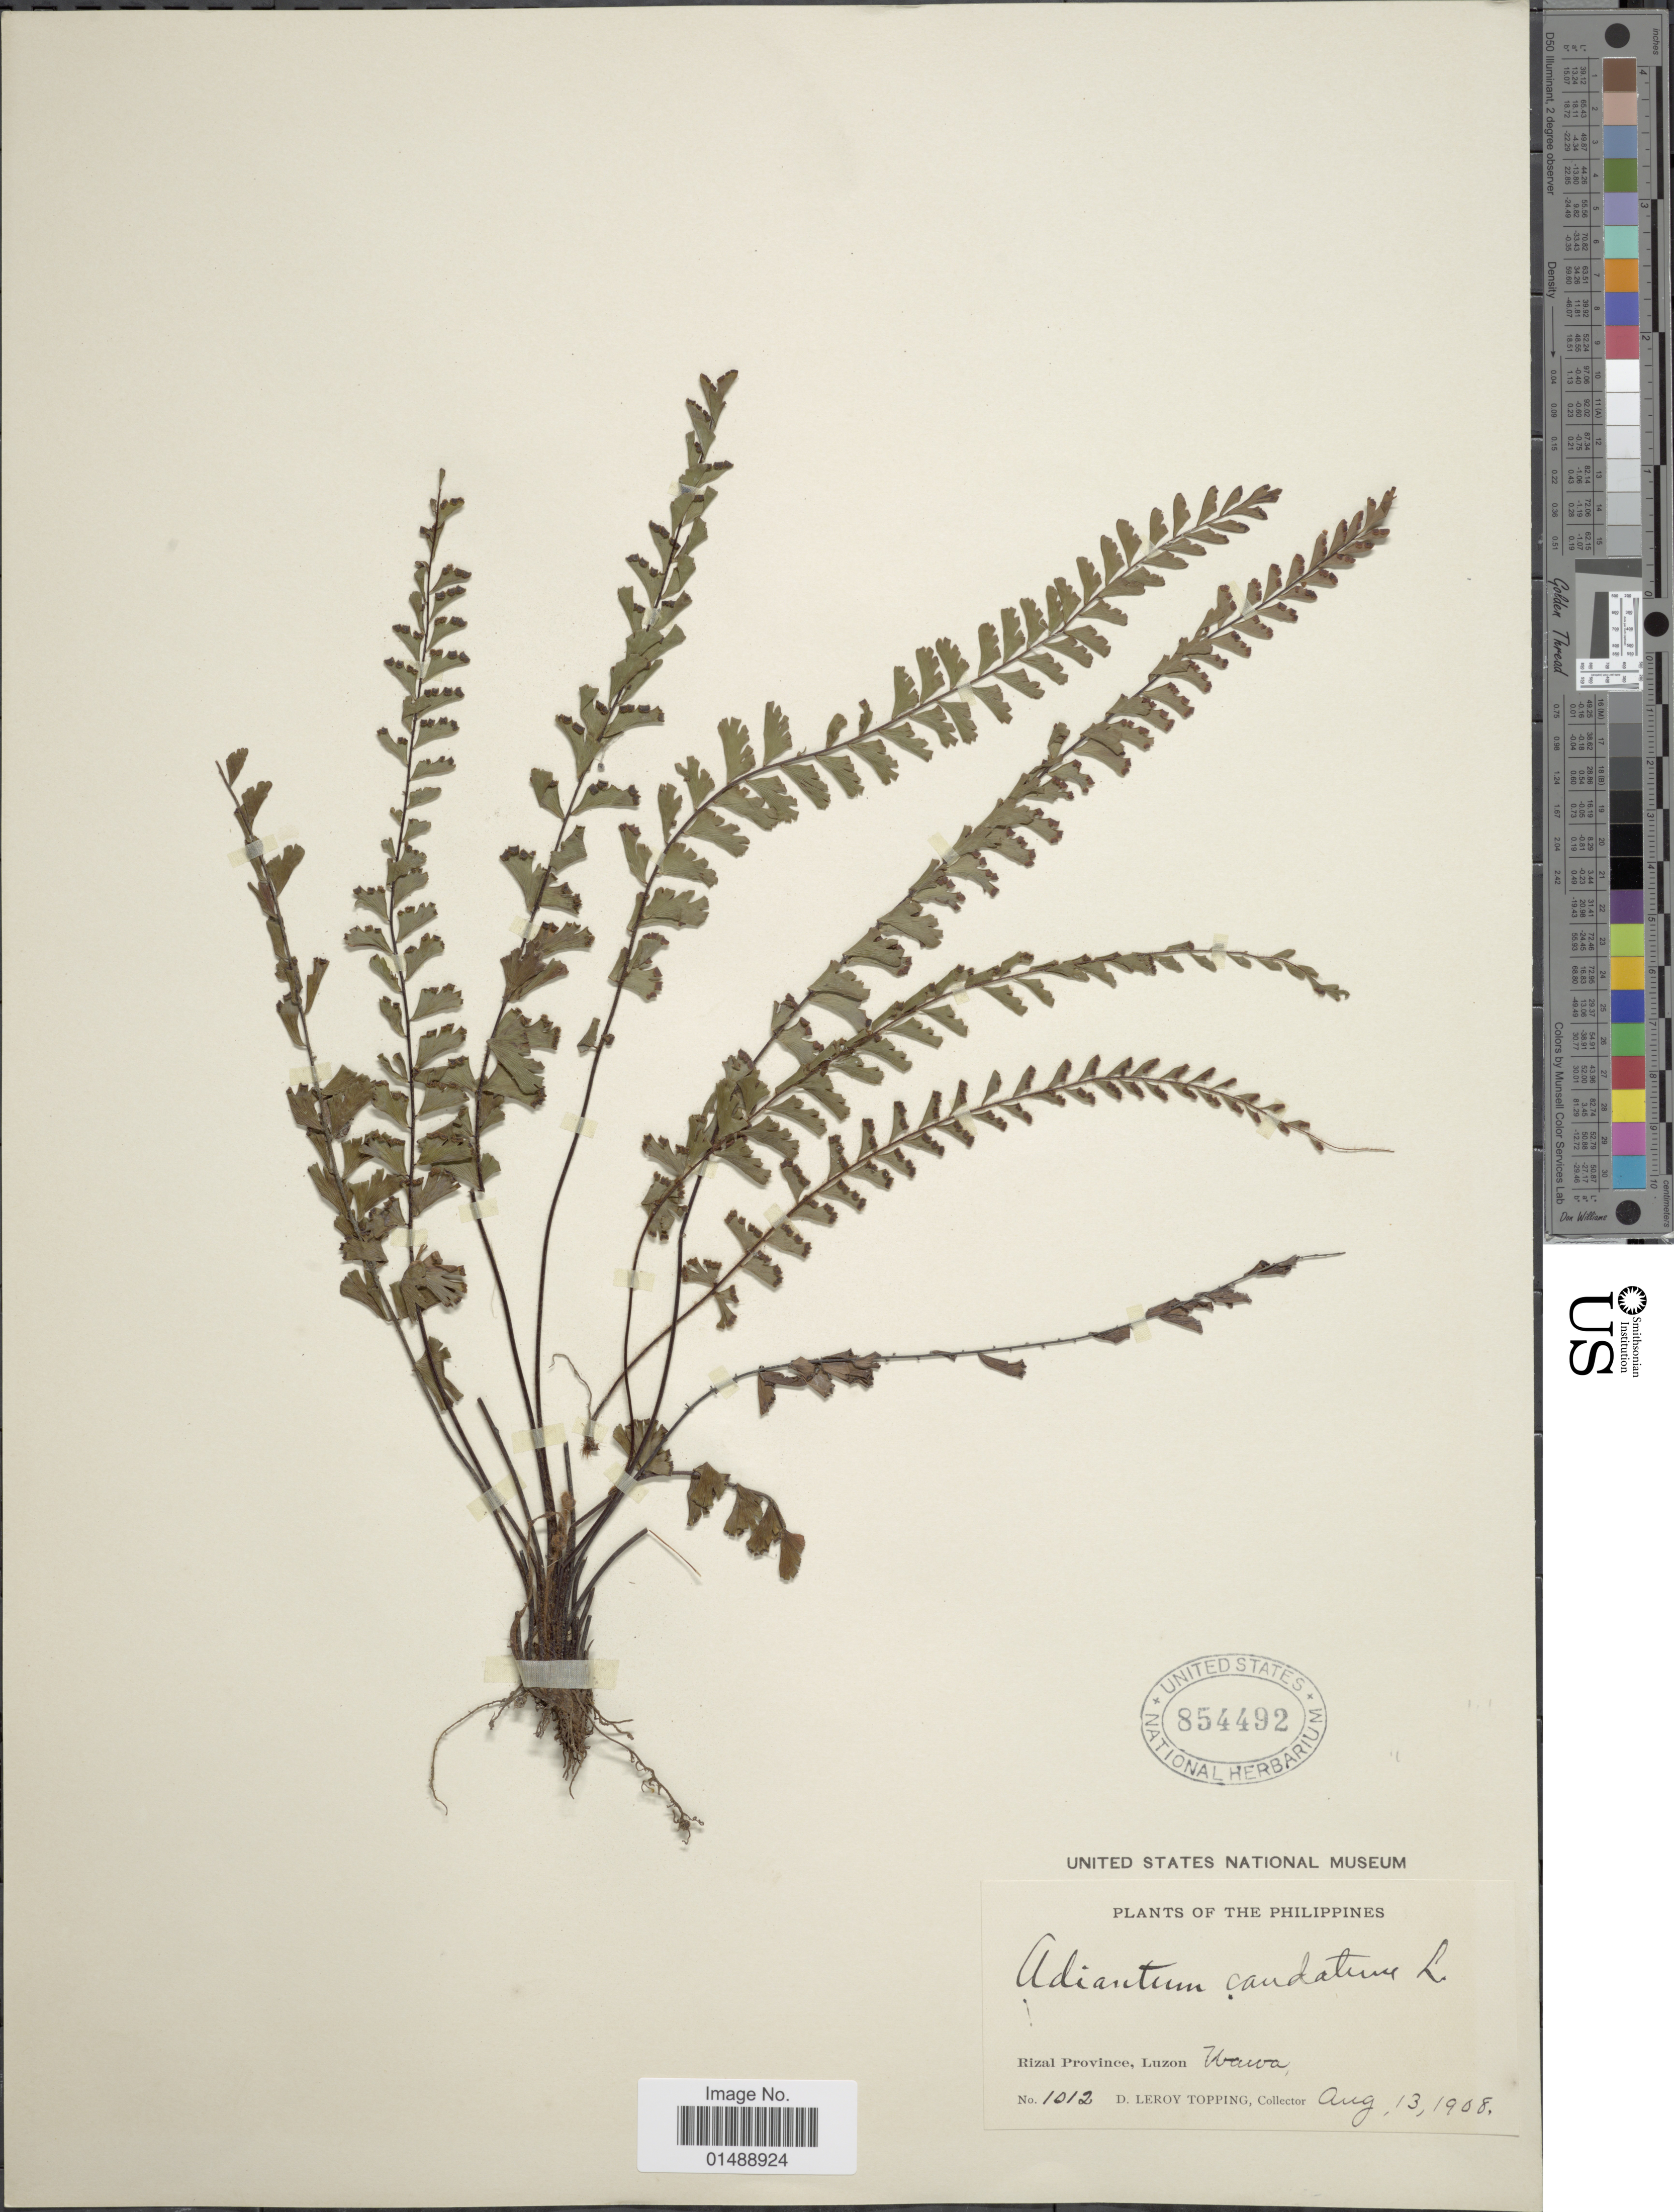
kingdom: Plantae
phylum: Tracheophyta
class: Polypodiopsida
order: Polypodiales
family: Pteridaceae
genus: Adiantum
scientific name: Adiantum caudatum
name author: L.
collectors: D. L. Topping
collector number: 1012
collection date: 1908-08-13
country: Philippines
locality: Rizal Province, Luzon, Wawa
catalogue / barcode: US 854492